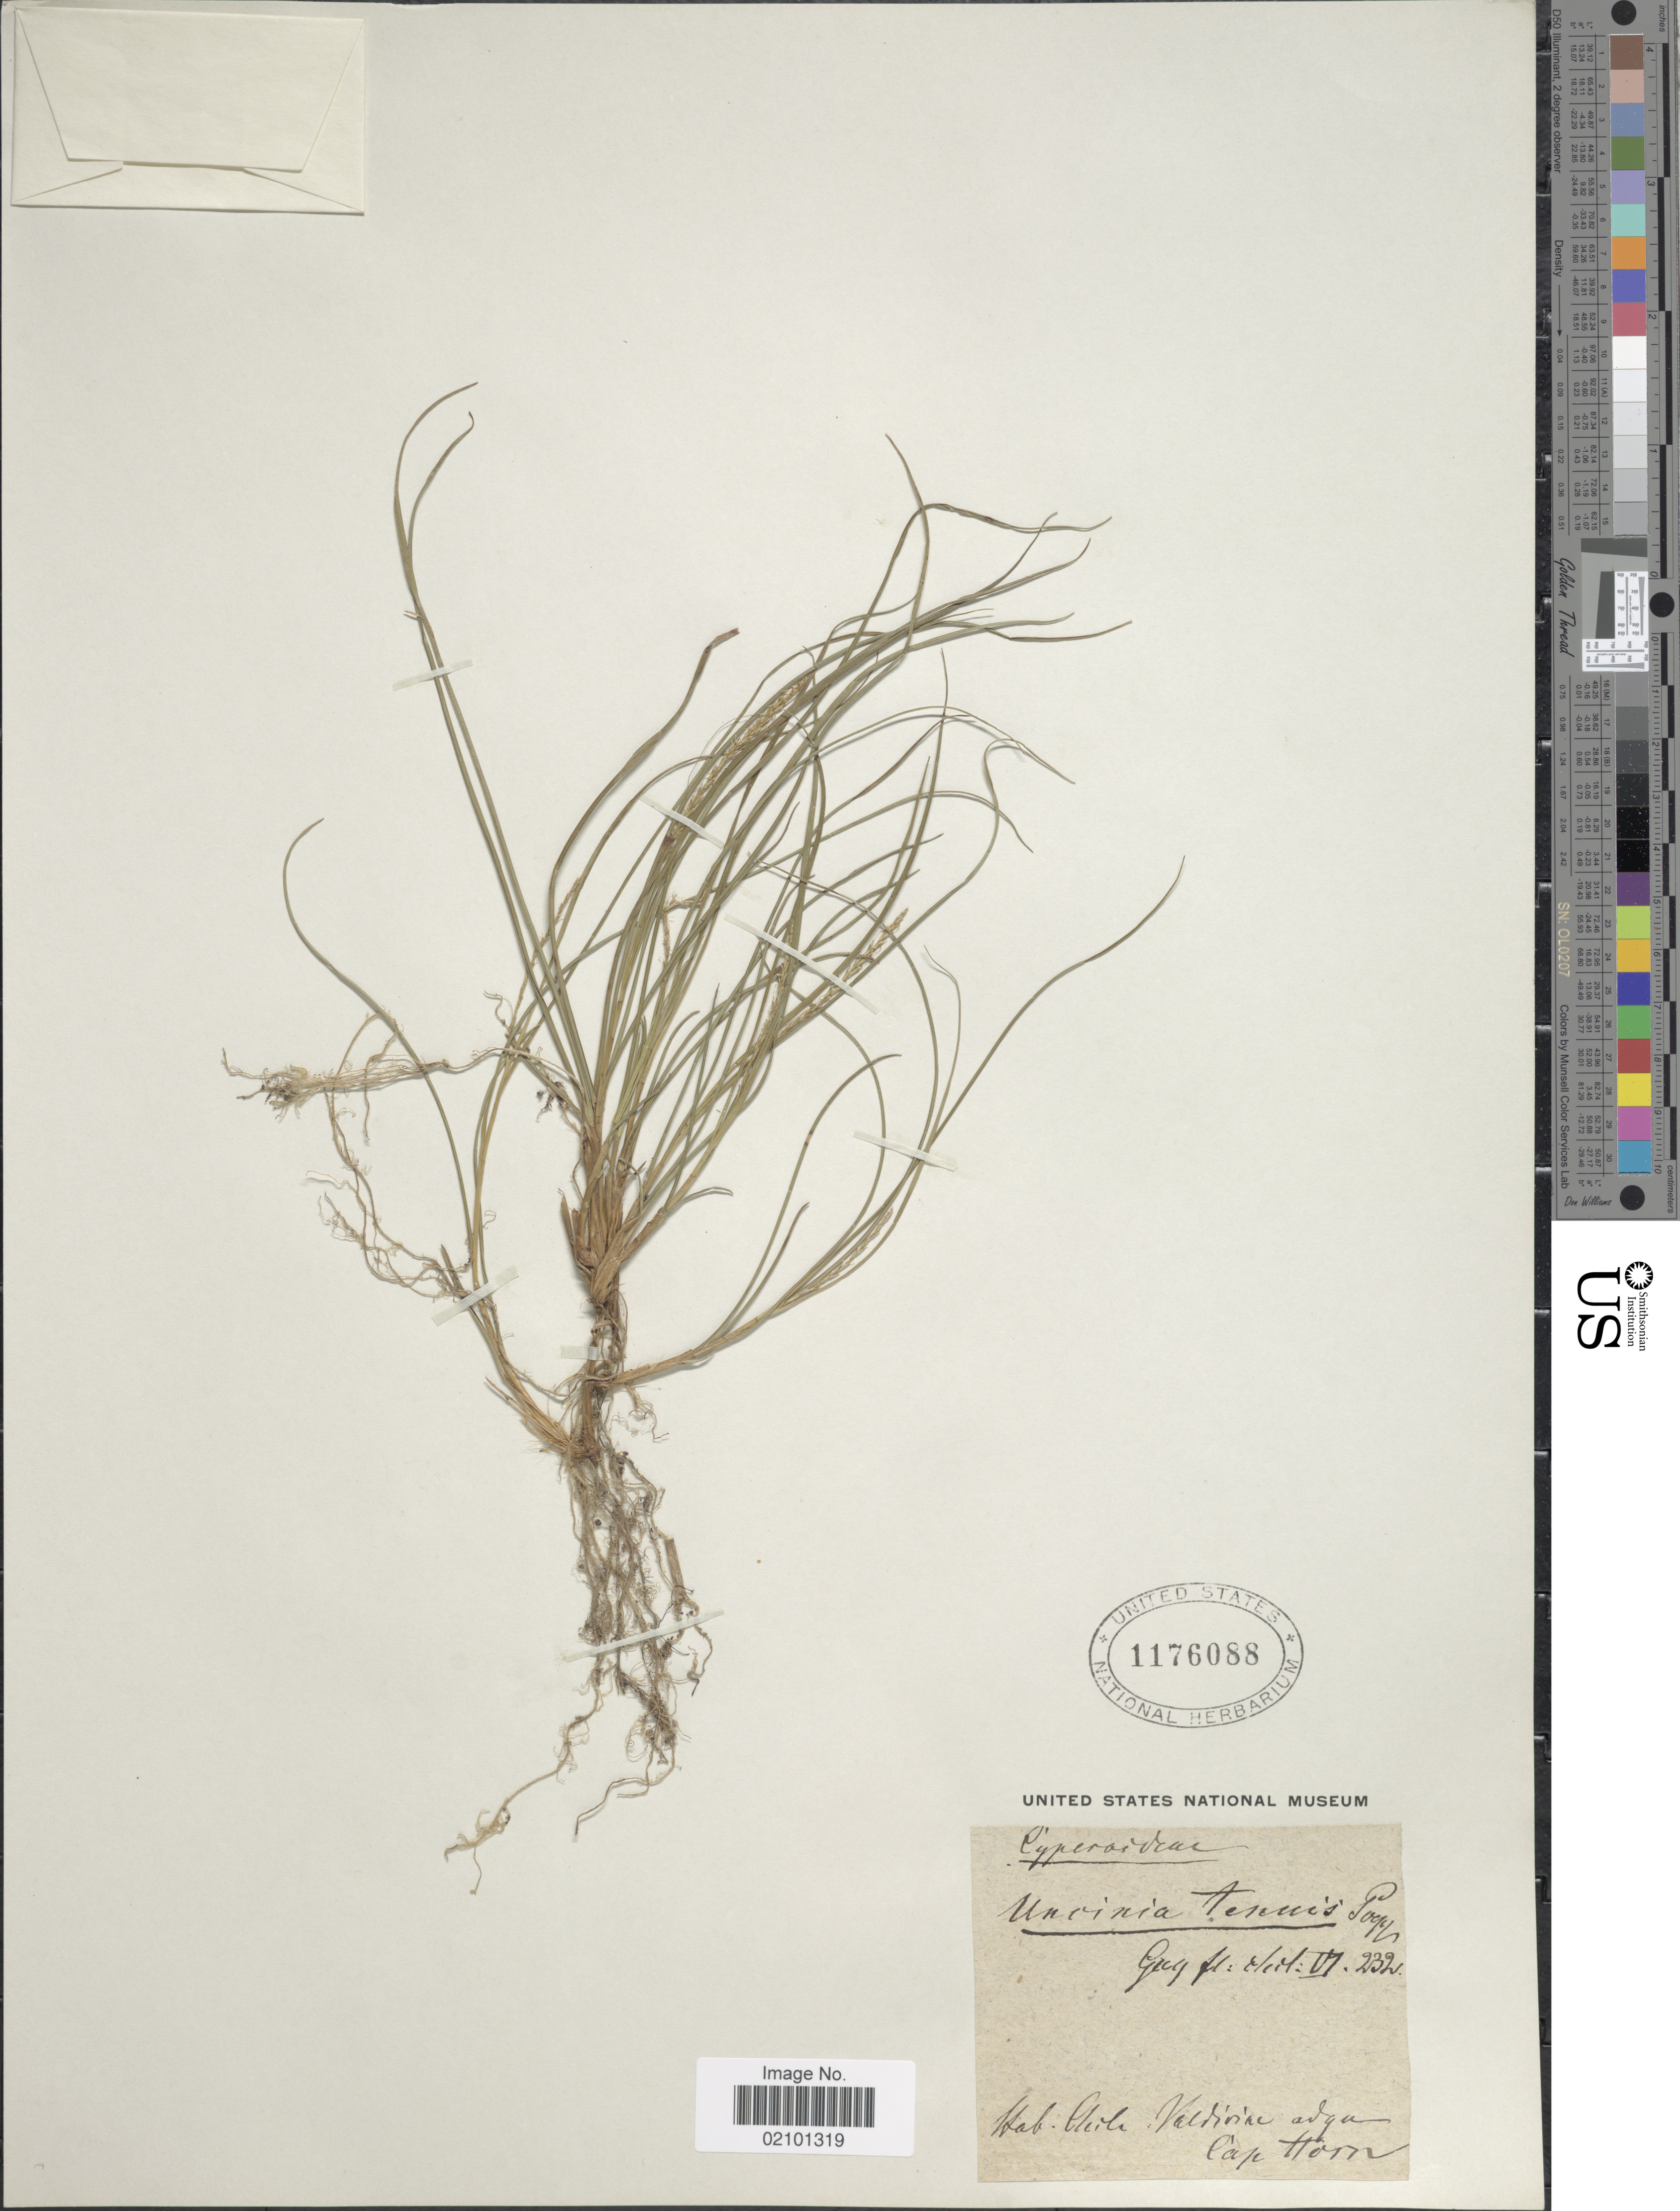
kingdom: Plantae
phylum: Tracheophyta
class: Liliopsida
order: Poales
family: Cyperaceae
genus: Carex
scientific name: Carex firmula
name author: (Kük.) J.R. Starr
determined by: Strong, Mark T., (BOT), Smithsonian Institution - National Museum of Natural History (UNITED STATES)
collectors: -. Horn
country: Chile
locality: Valdivia adque Cape Horn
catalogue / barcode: US 1176088